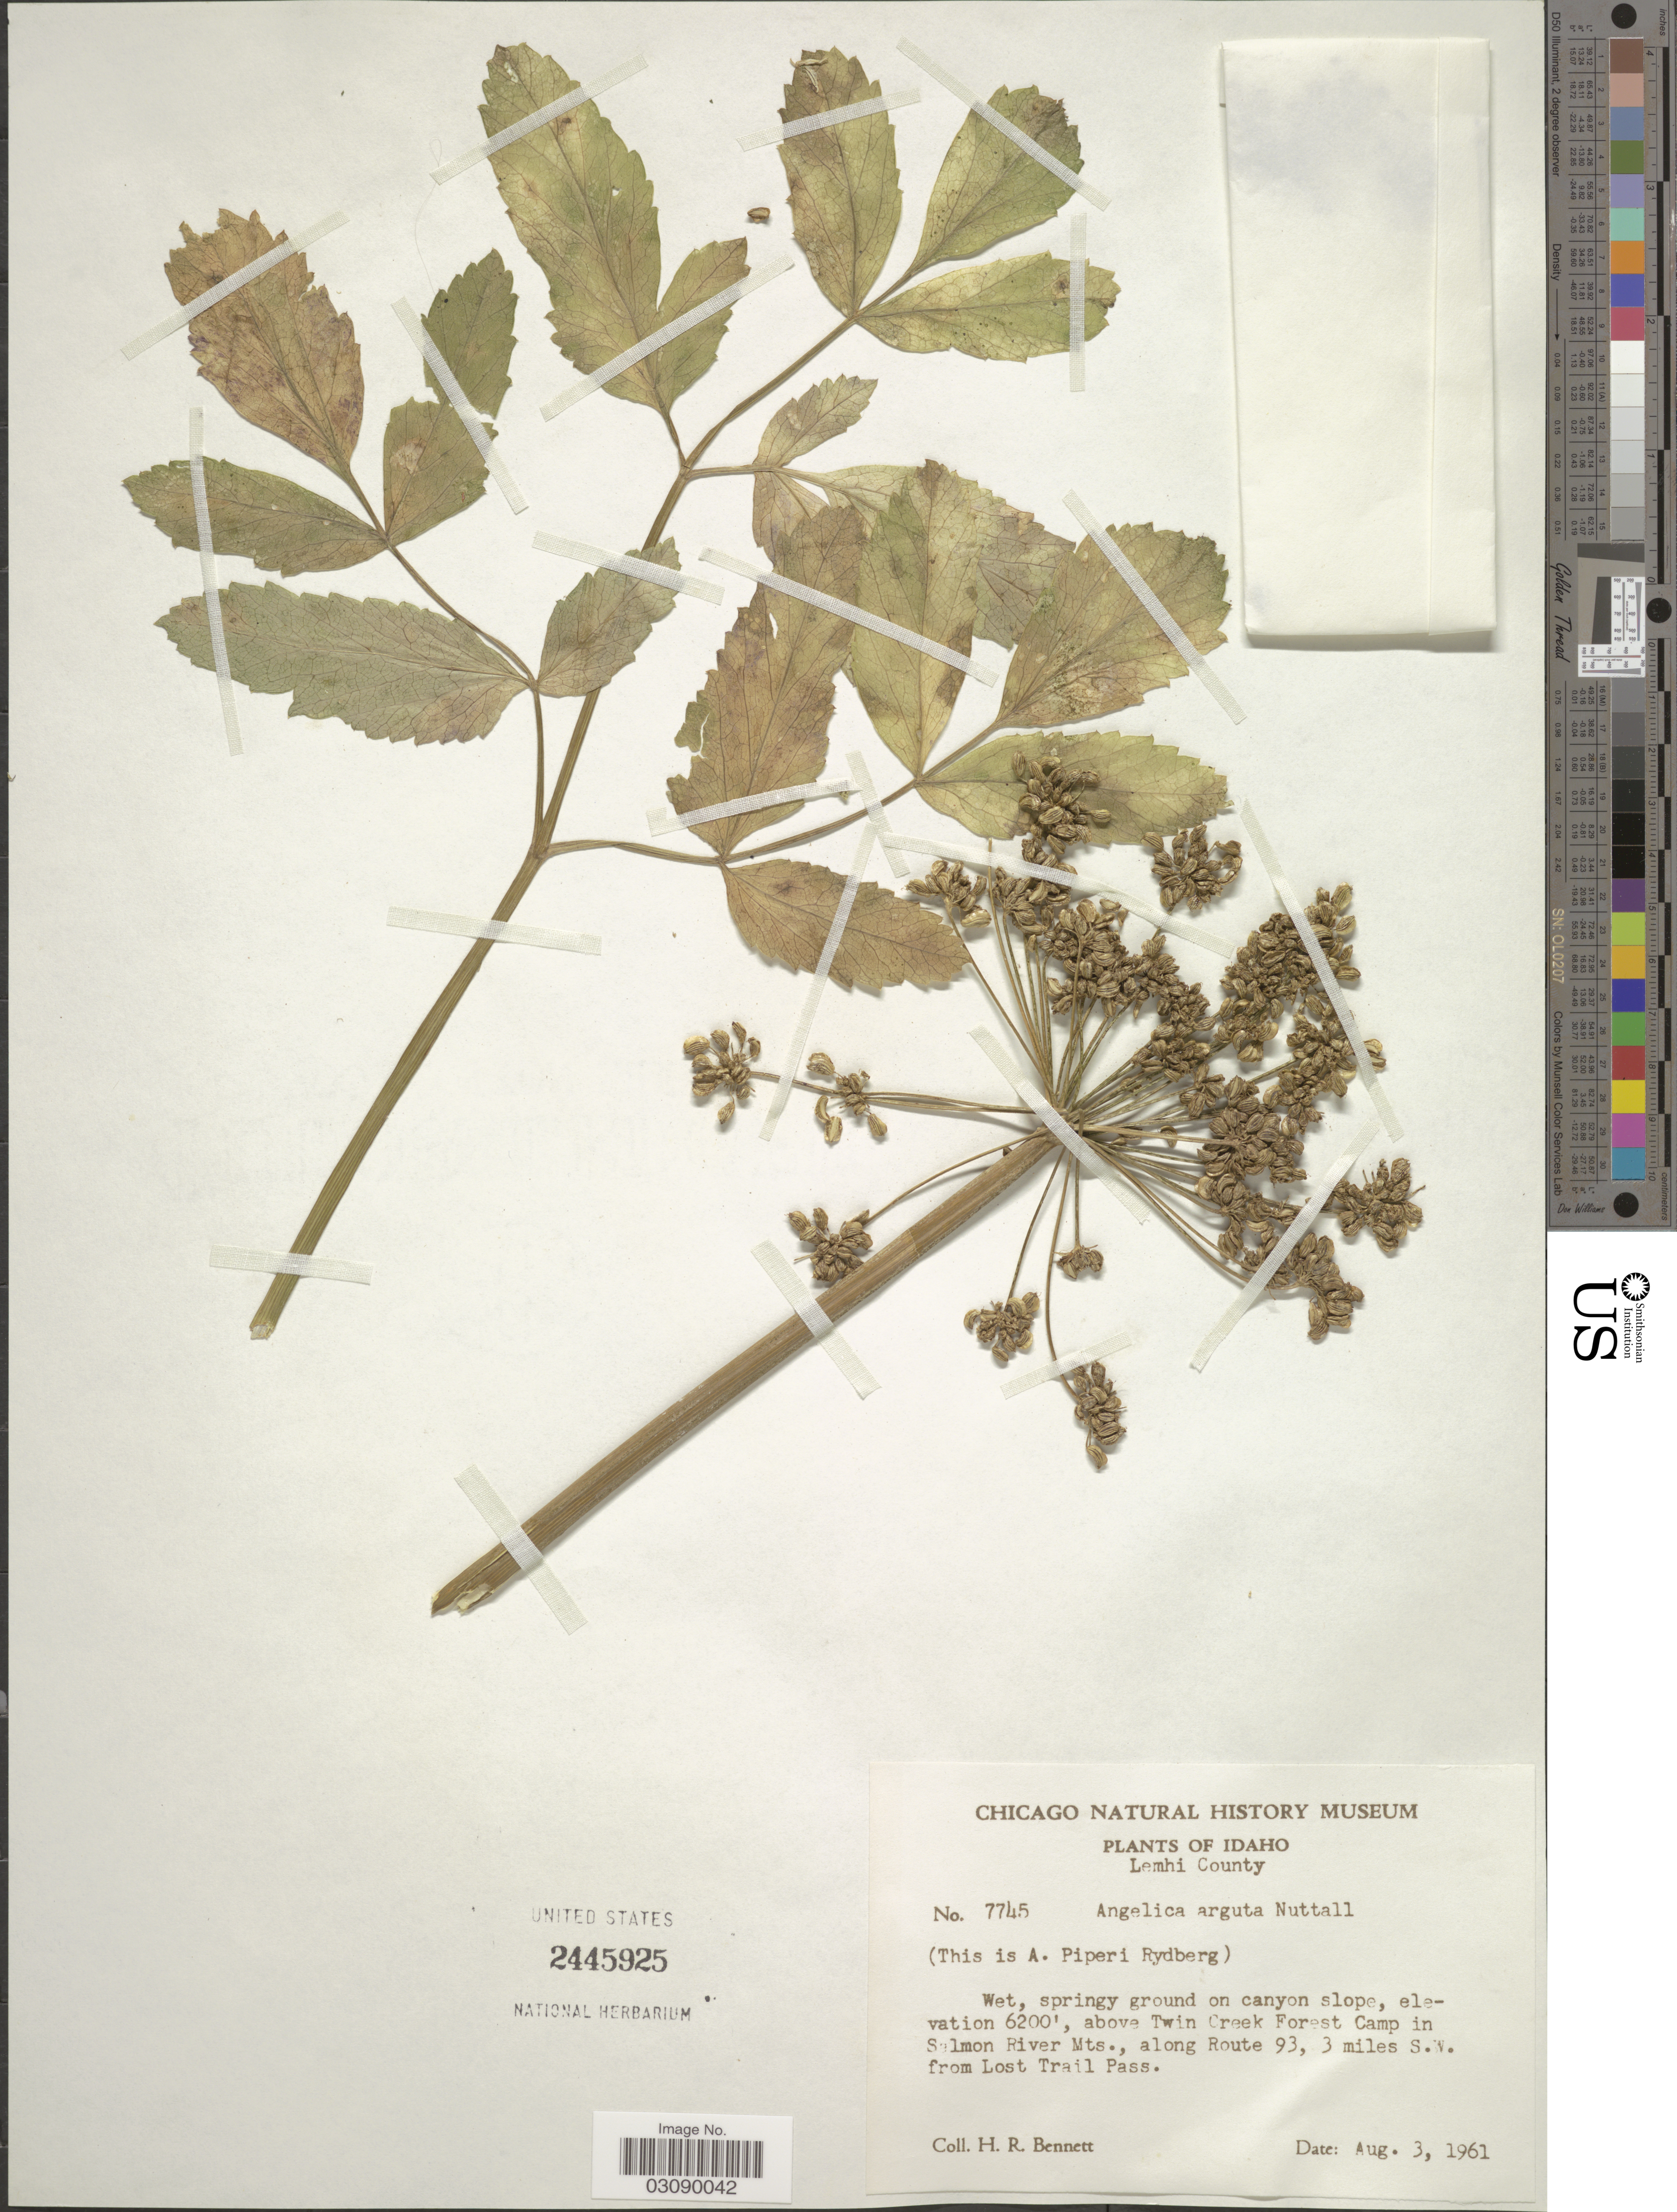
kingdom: Plantae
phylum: Tracheophyta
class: Magnoliopsida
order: Apiales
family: Apiaceae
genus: Angelica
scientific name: Angelica arguta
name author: Nutt.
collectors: H. Burnett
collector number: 7745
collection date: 1961-08-03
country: United States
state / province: Idaho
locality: Lemhi County. Wet, springy ground on canyon slope, above Twin Creek Forest Camp in Salmon River Mts., along Route 93, 3 miles S.W. from Lost Trail Pass.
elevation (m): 1890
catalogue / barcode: US 2445925